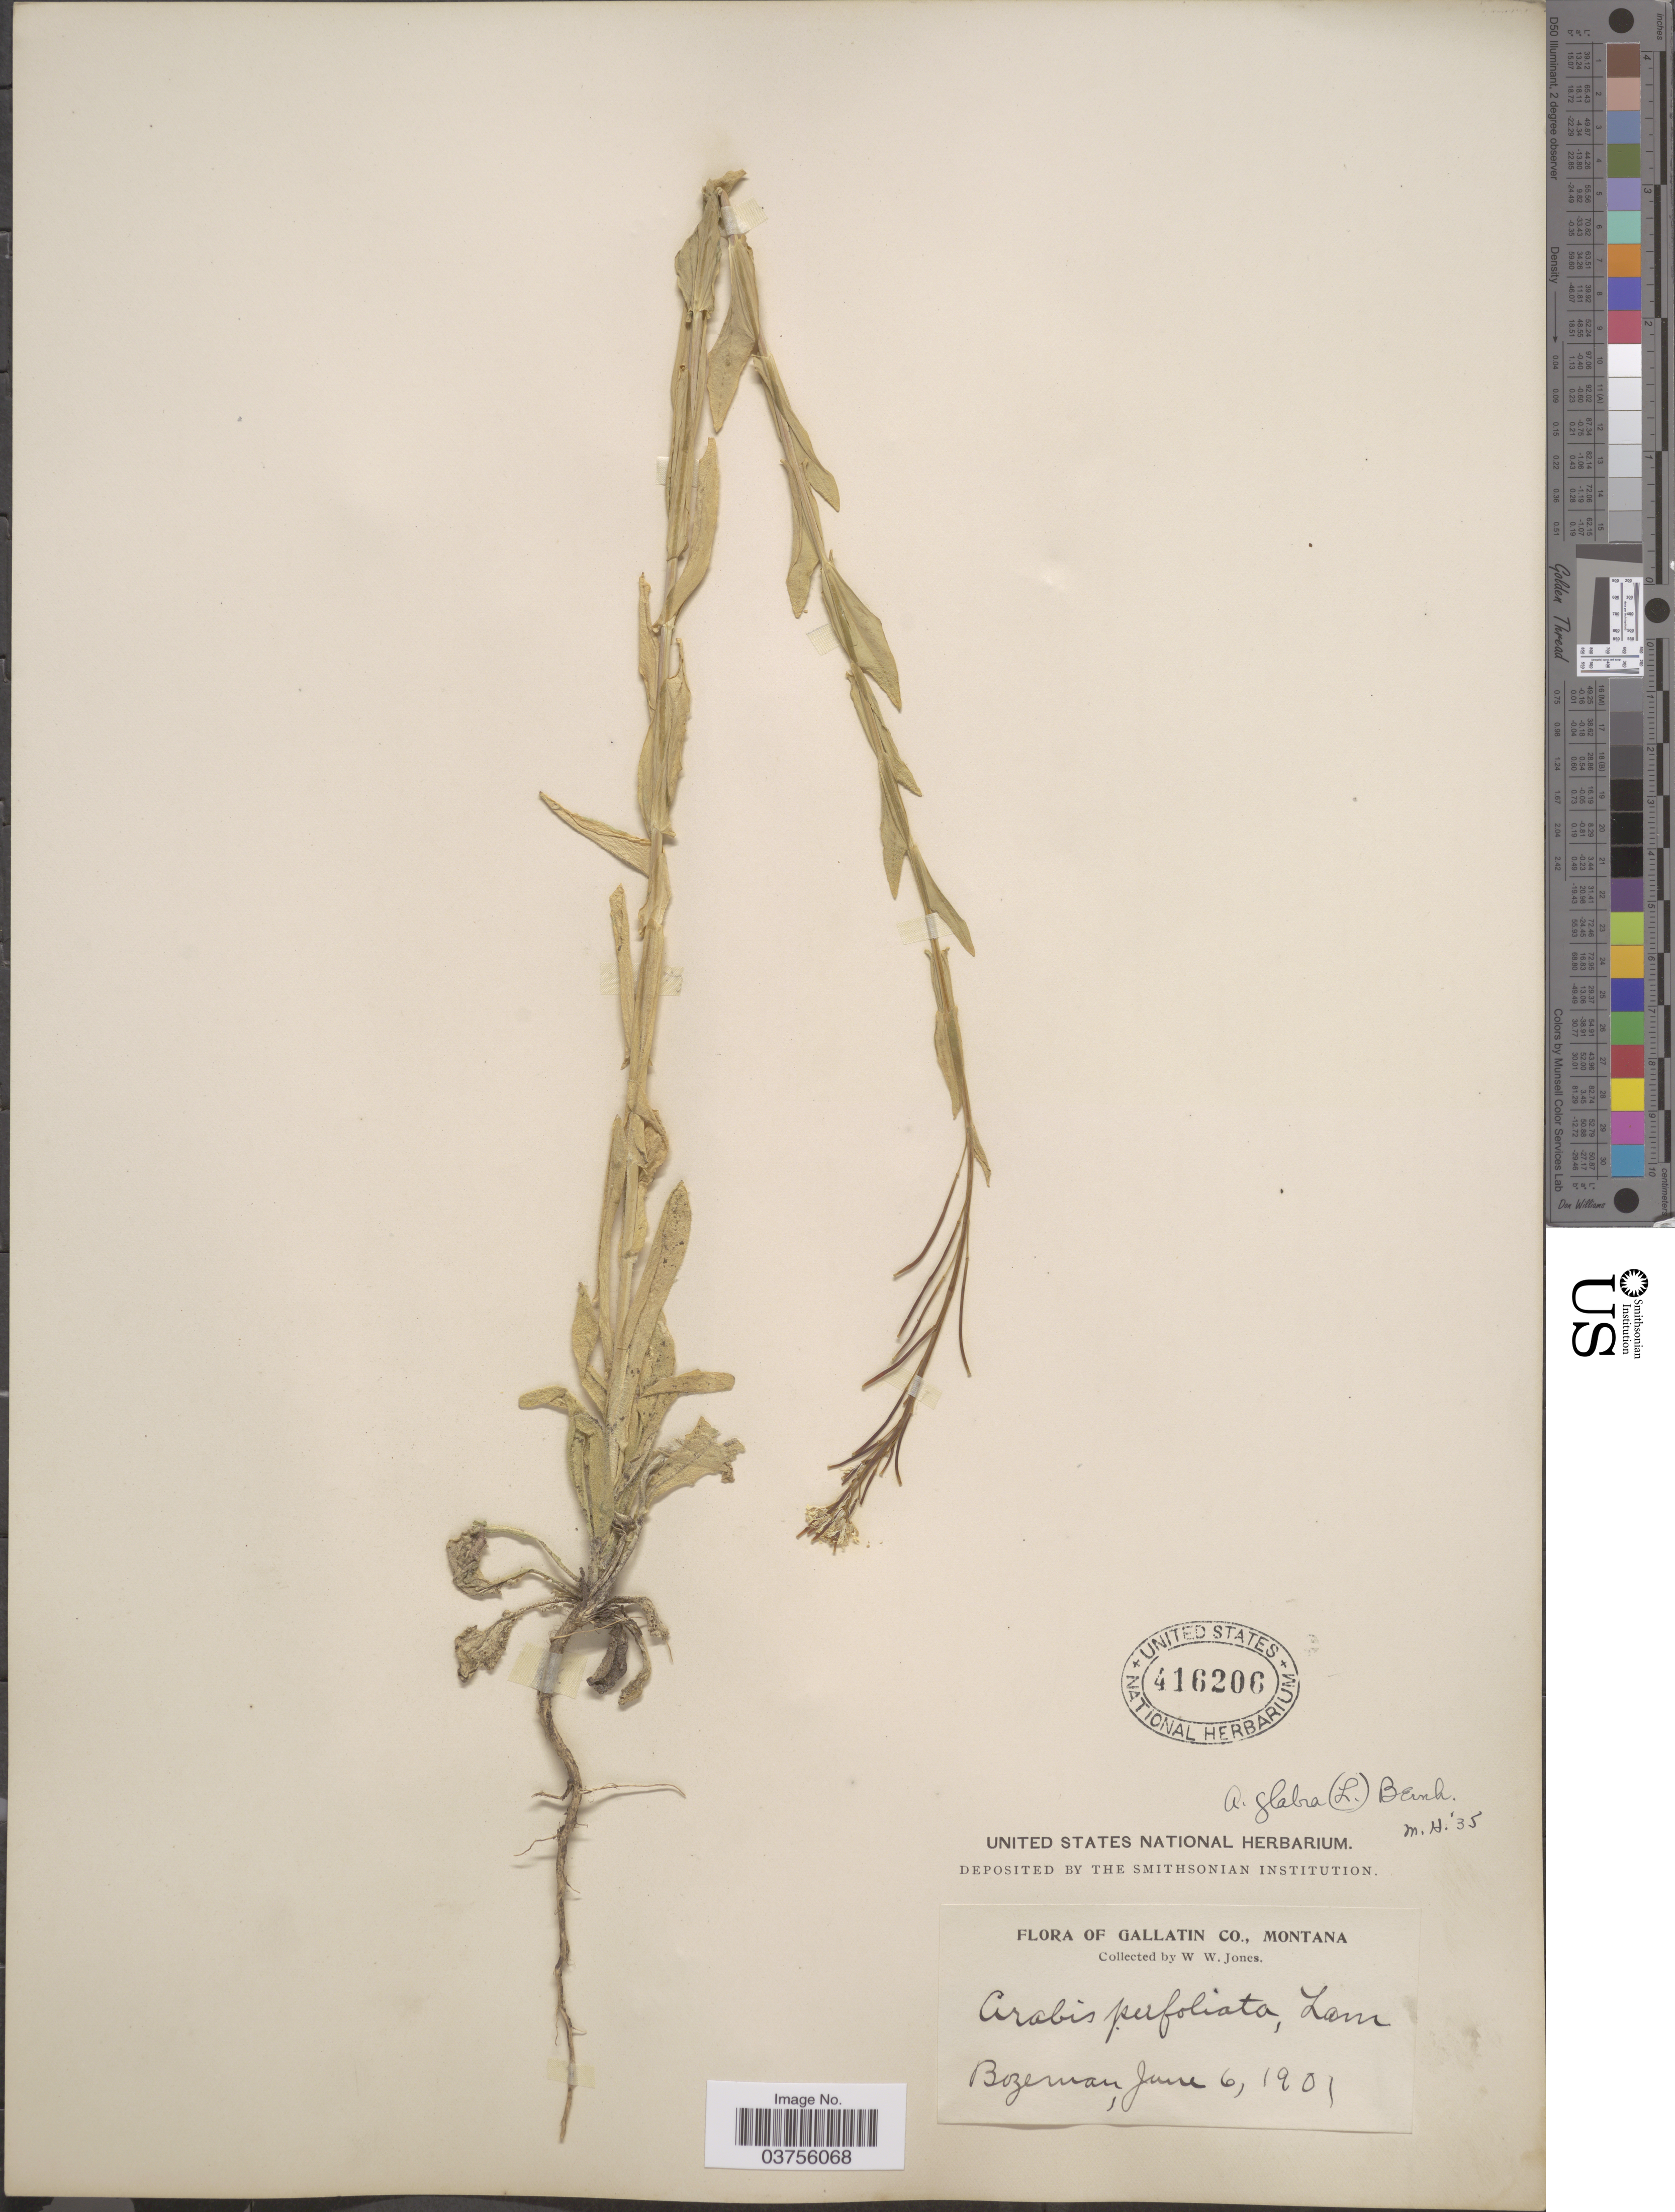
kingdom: Plantae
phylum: Tracheophyta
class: Magnoliopsida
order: Brassicales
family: Brassicaceae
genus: Turritis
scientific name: Turritis glabra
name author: L.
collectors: W. W. Jones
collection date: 1901-06-06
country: United States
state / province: Montana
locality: Gallatin Co. Bozeman.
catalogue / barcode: US 416206